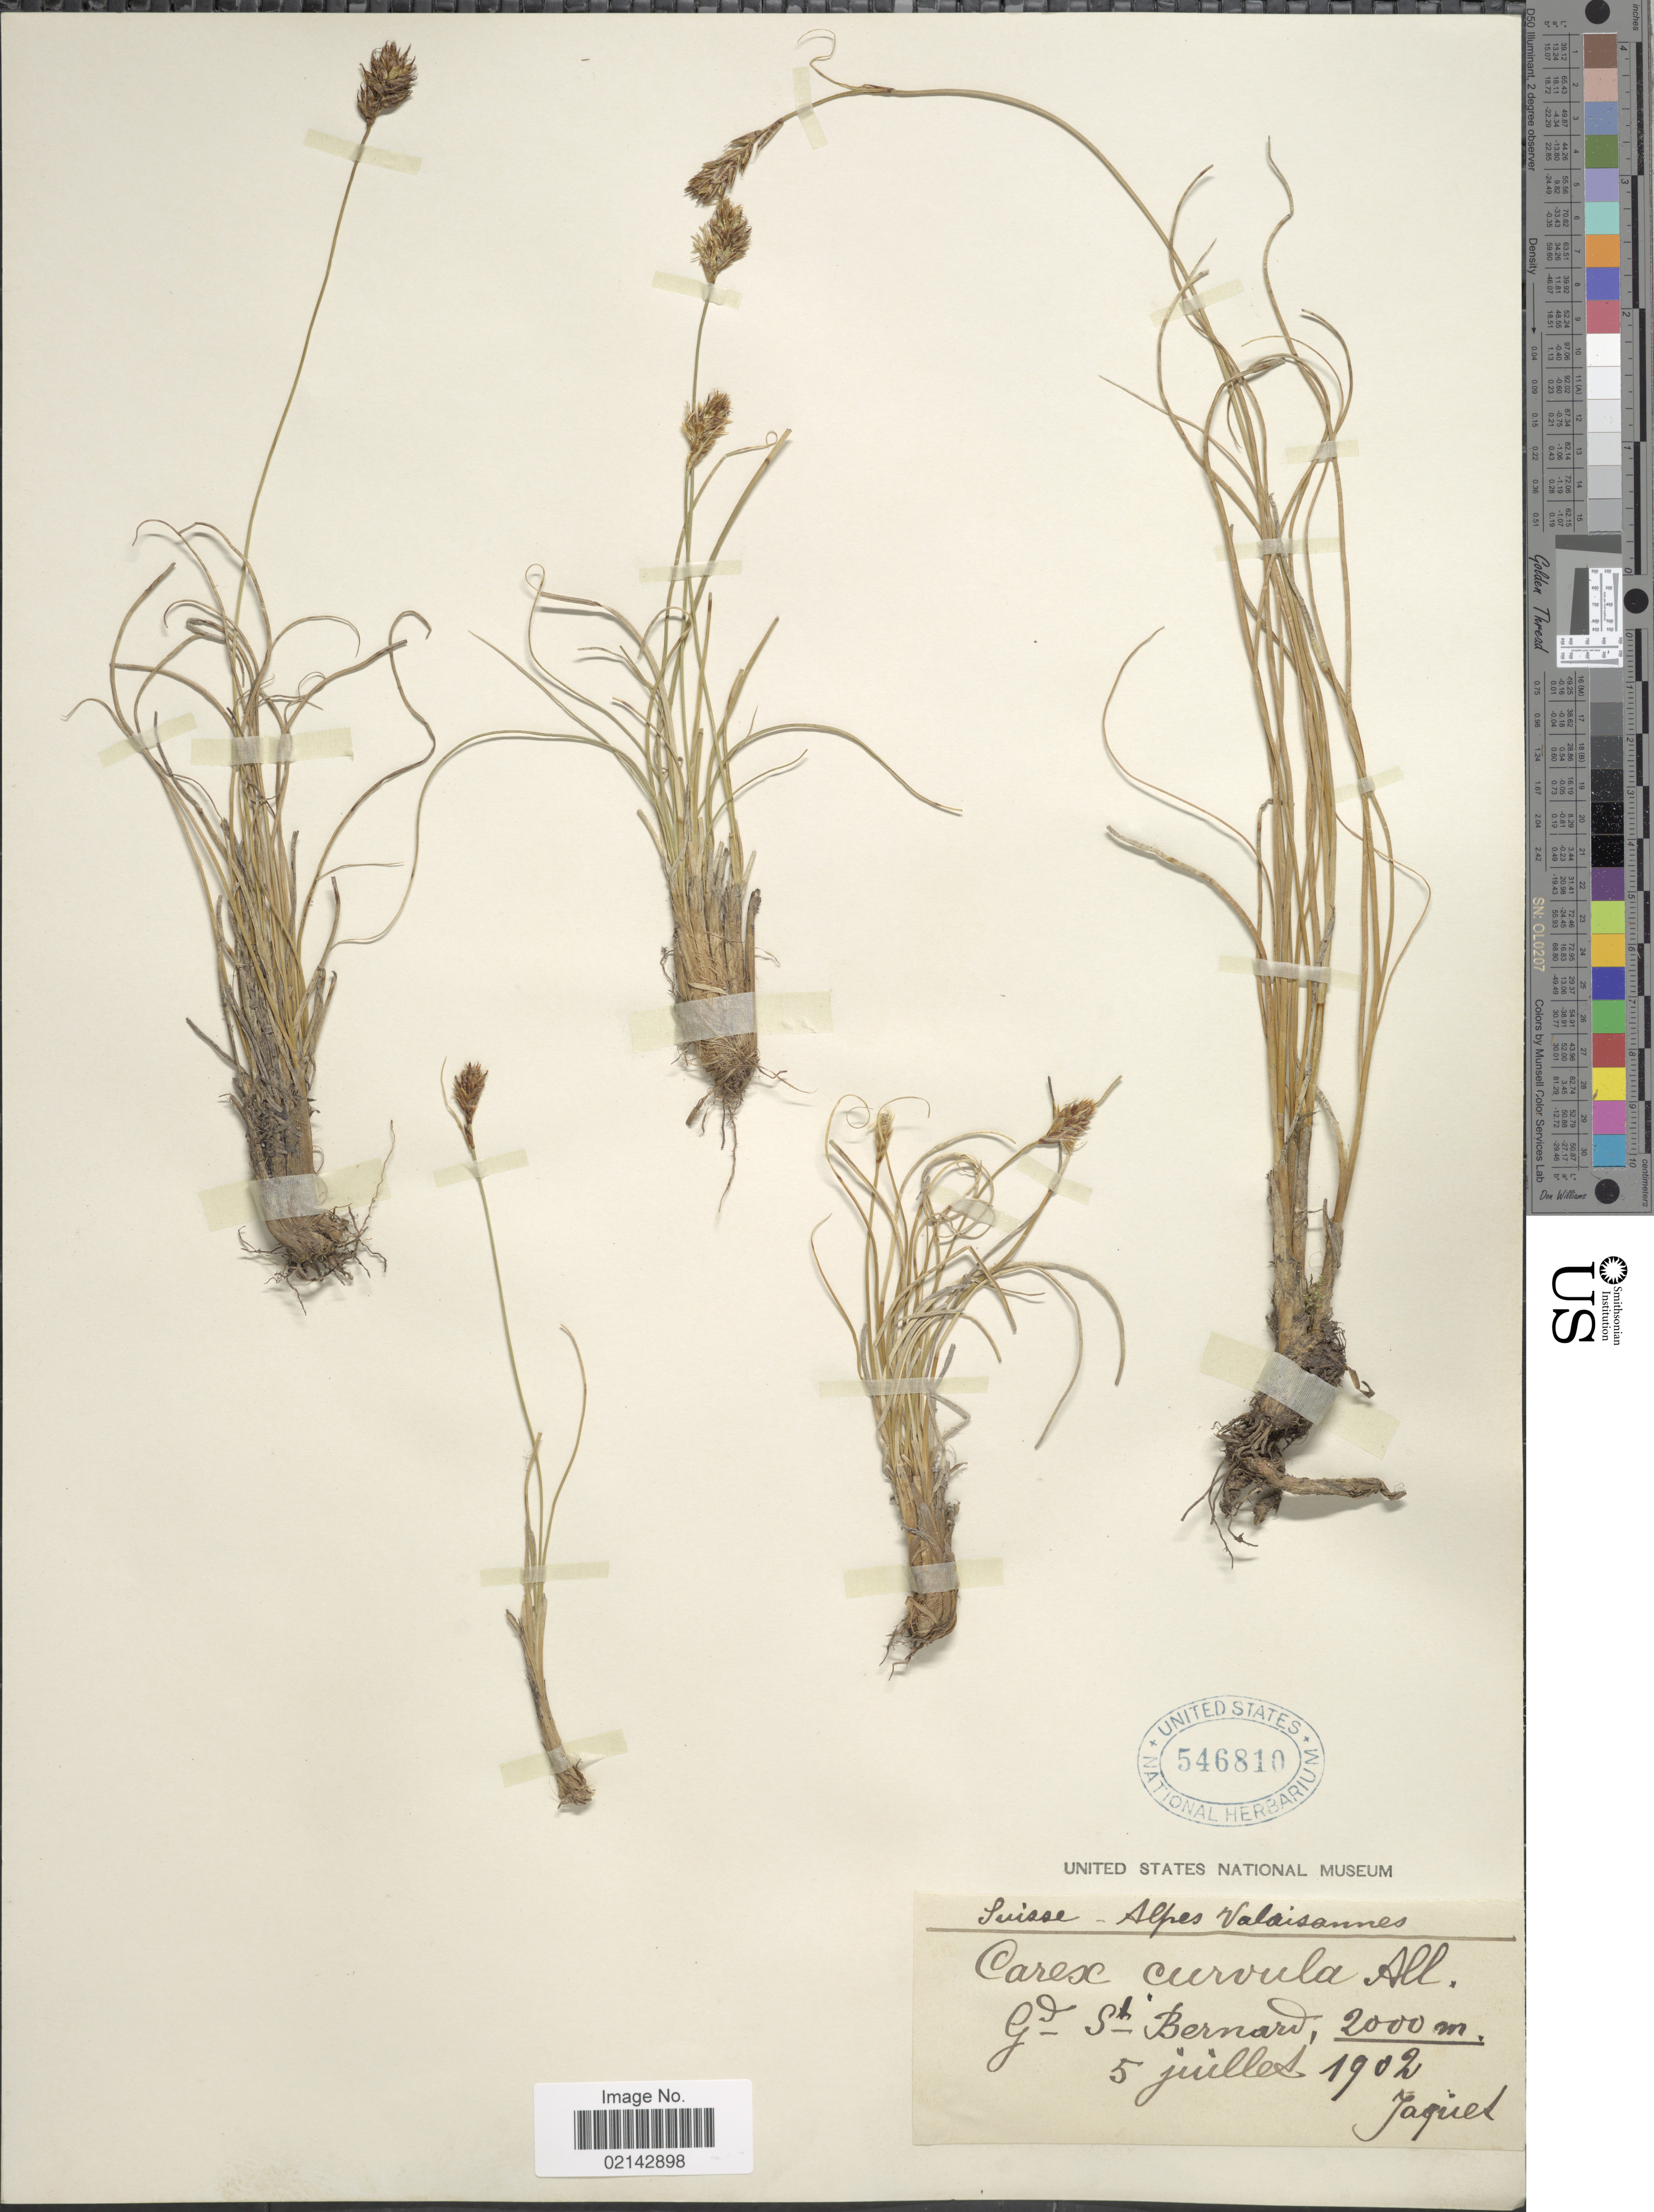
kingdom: Plantae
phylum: Tracheophyta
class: Liliopsida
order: Poales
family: Cyperaceae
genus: Carex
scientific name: Carex curvula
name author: All.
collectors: -. Jaquet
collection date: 1902-07-05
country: Switzerland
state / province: Valais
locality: Suisse-Alpes Valaisannes, Gd St. Bernard.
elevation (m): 2000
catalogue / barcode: US 546810